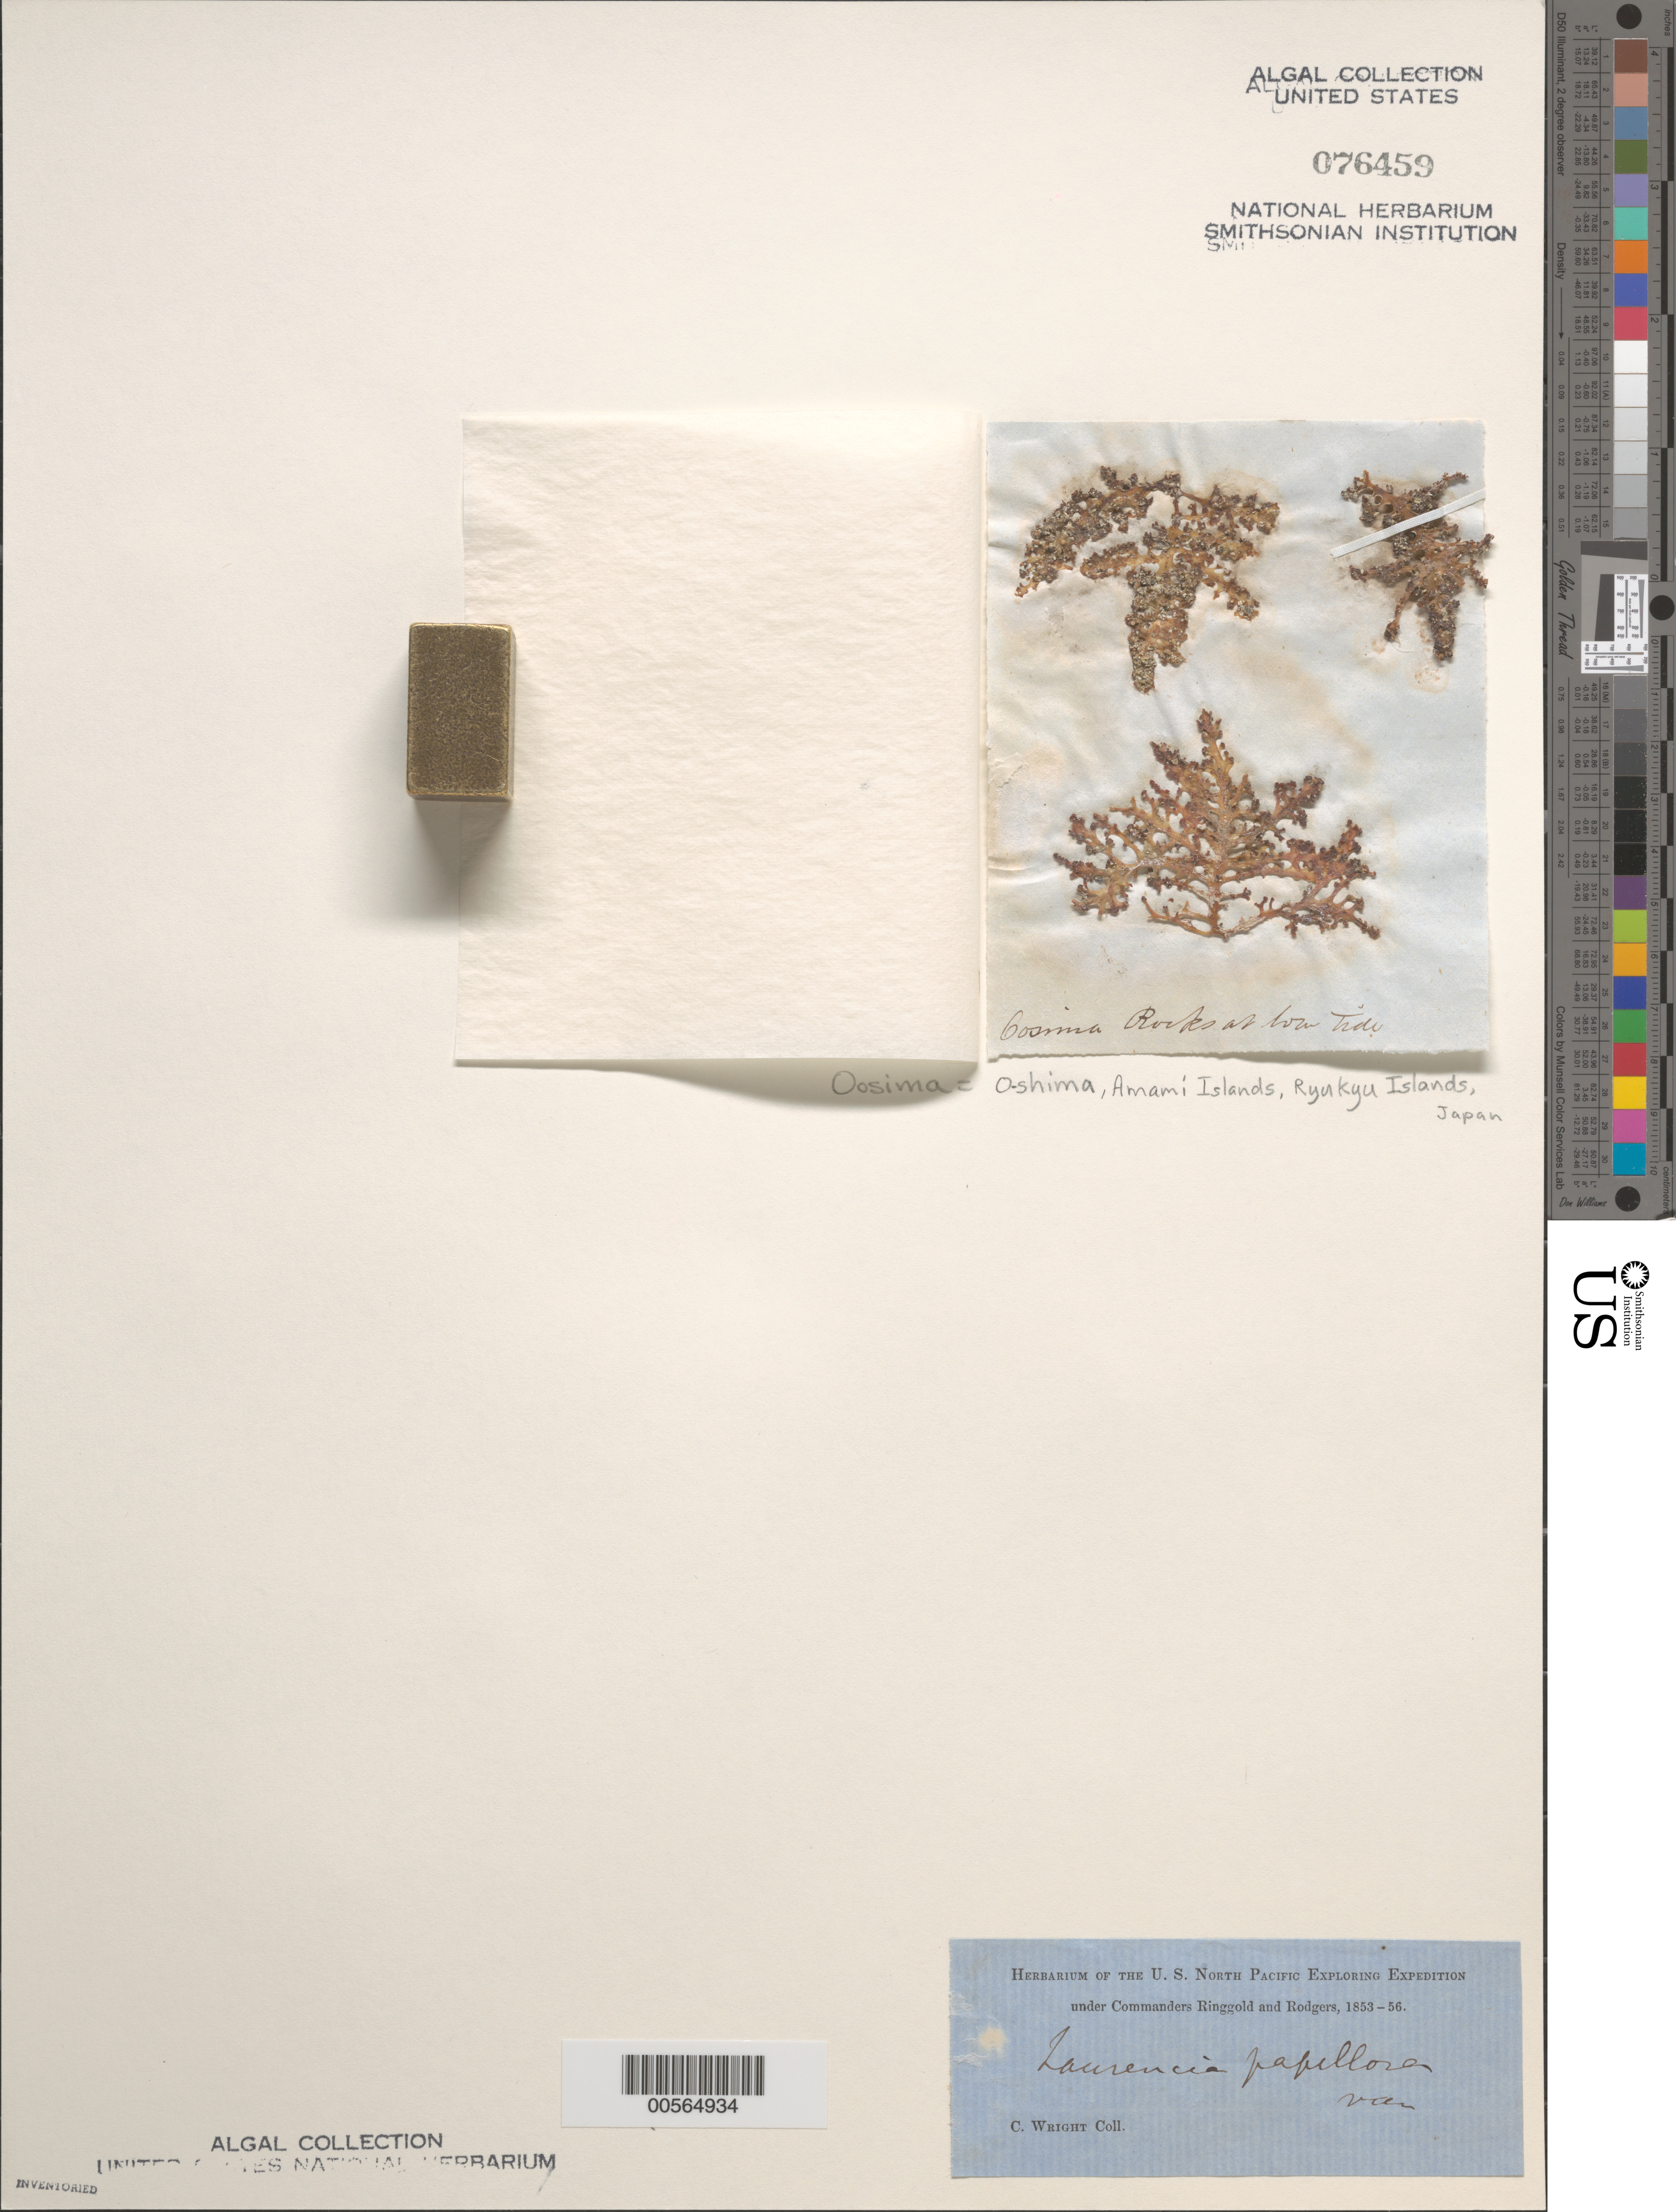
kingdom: Plantae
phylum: Rhodophyta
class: Florideophyceae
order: Ceramiales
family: Rhodomelaceae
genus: Palisada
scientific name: Palisada perforata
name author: (Bory) K.W. Nam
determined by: Algae name updating Project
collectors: C. Wright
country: Japan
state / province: Kagosima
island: Amami Oshima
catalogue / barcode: US 76459